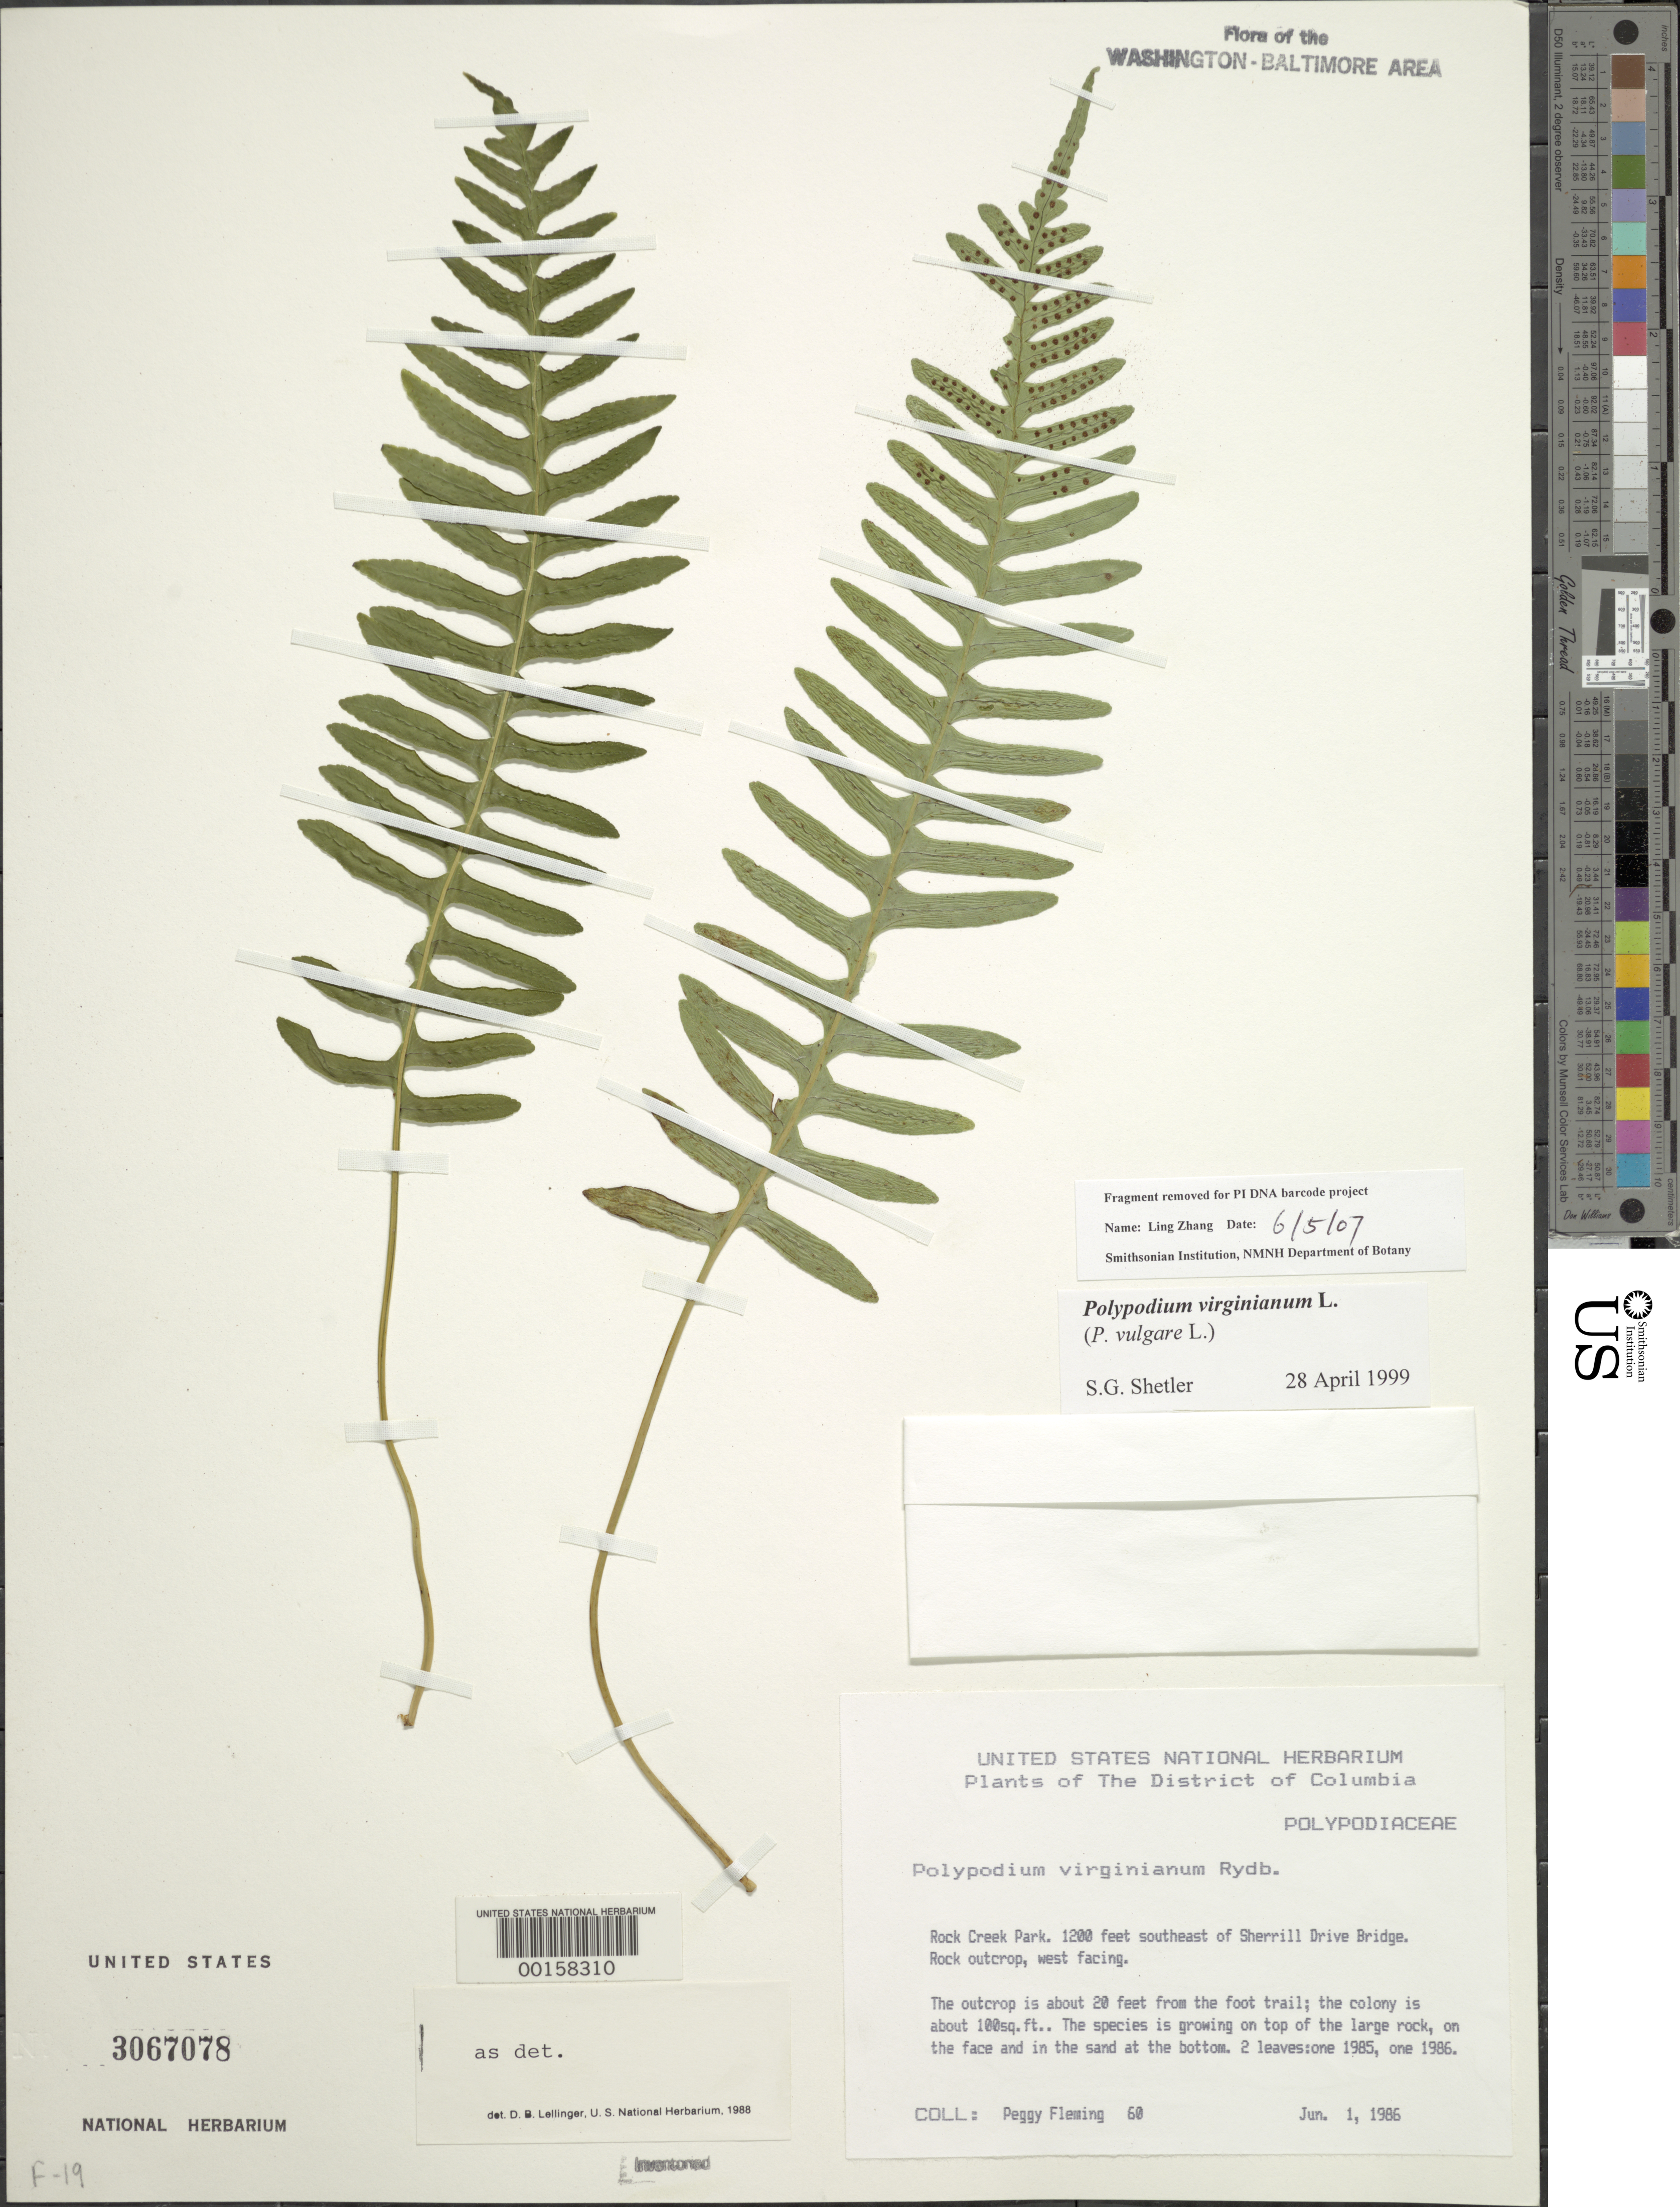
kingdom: Plantae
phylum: Tracheophyta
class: Polypodiopsida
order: Polypodiales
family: Polypodiaceae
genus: Polypodium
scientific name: Polypodium virginianum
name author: L.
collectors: P. Fleming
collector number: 60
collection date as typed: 01 Jun 1986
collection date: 1986-06-01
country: United States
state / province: District of Columbia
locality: Rock Creek Park. 1200 feet southeast of Sherrill Drive Bridge.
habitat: Rock outcrop, west facing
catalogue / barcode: US 3067078